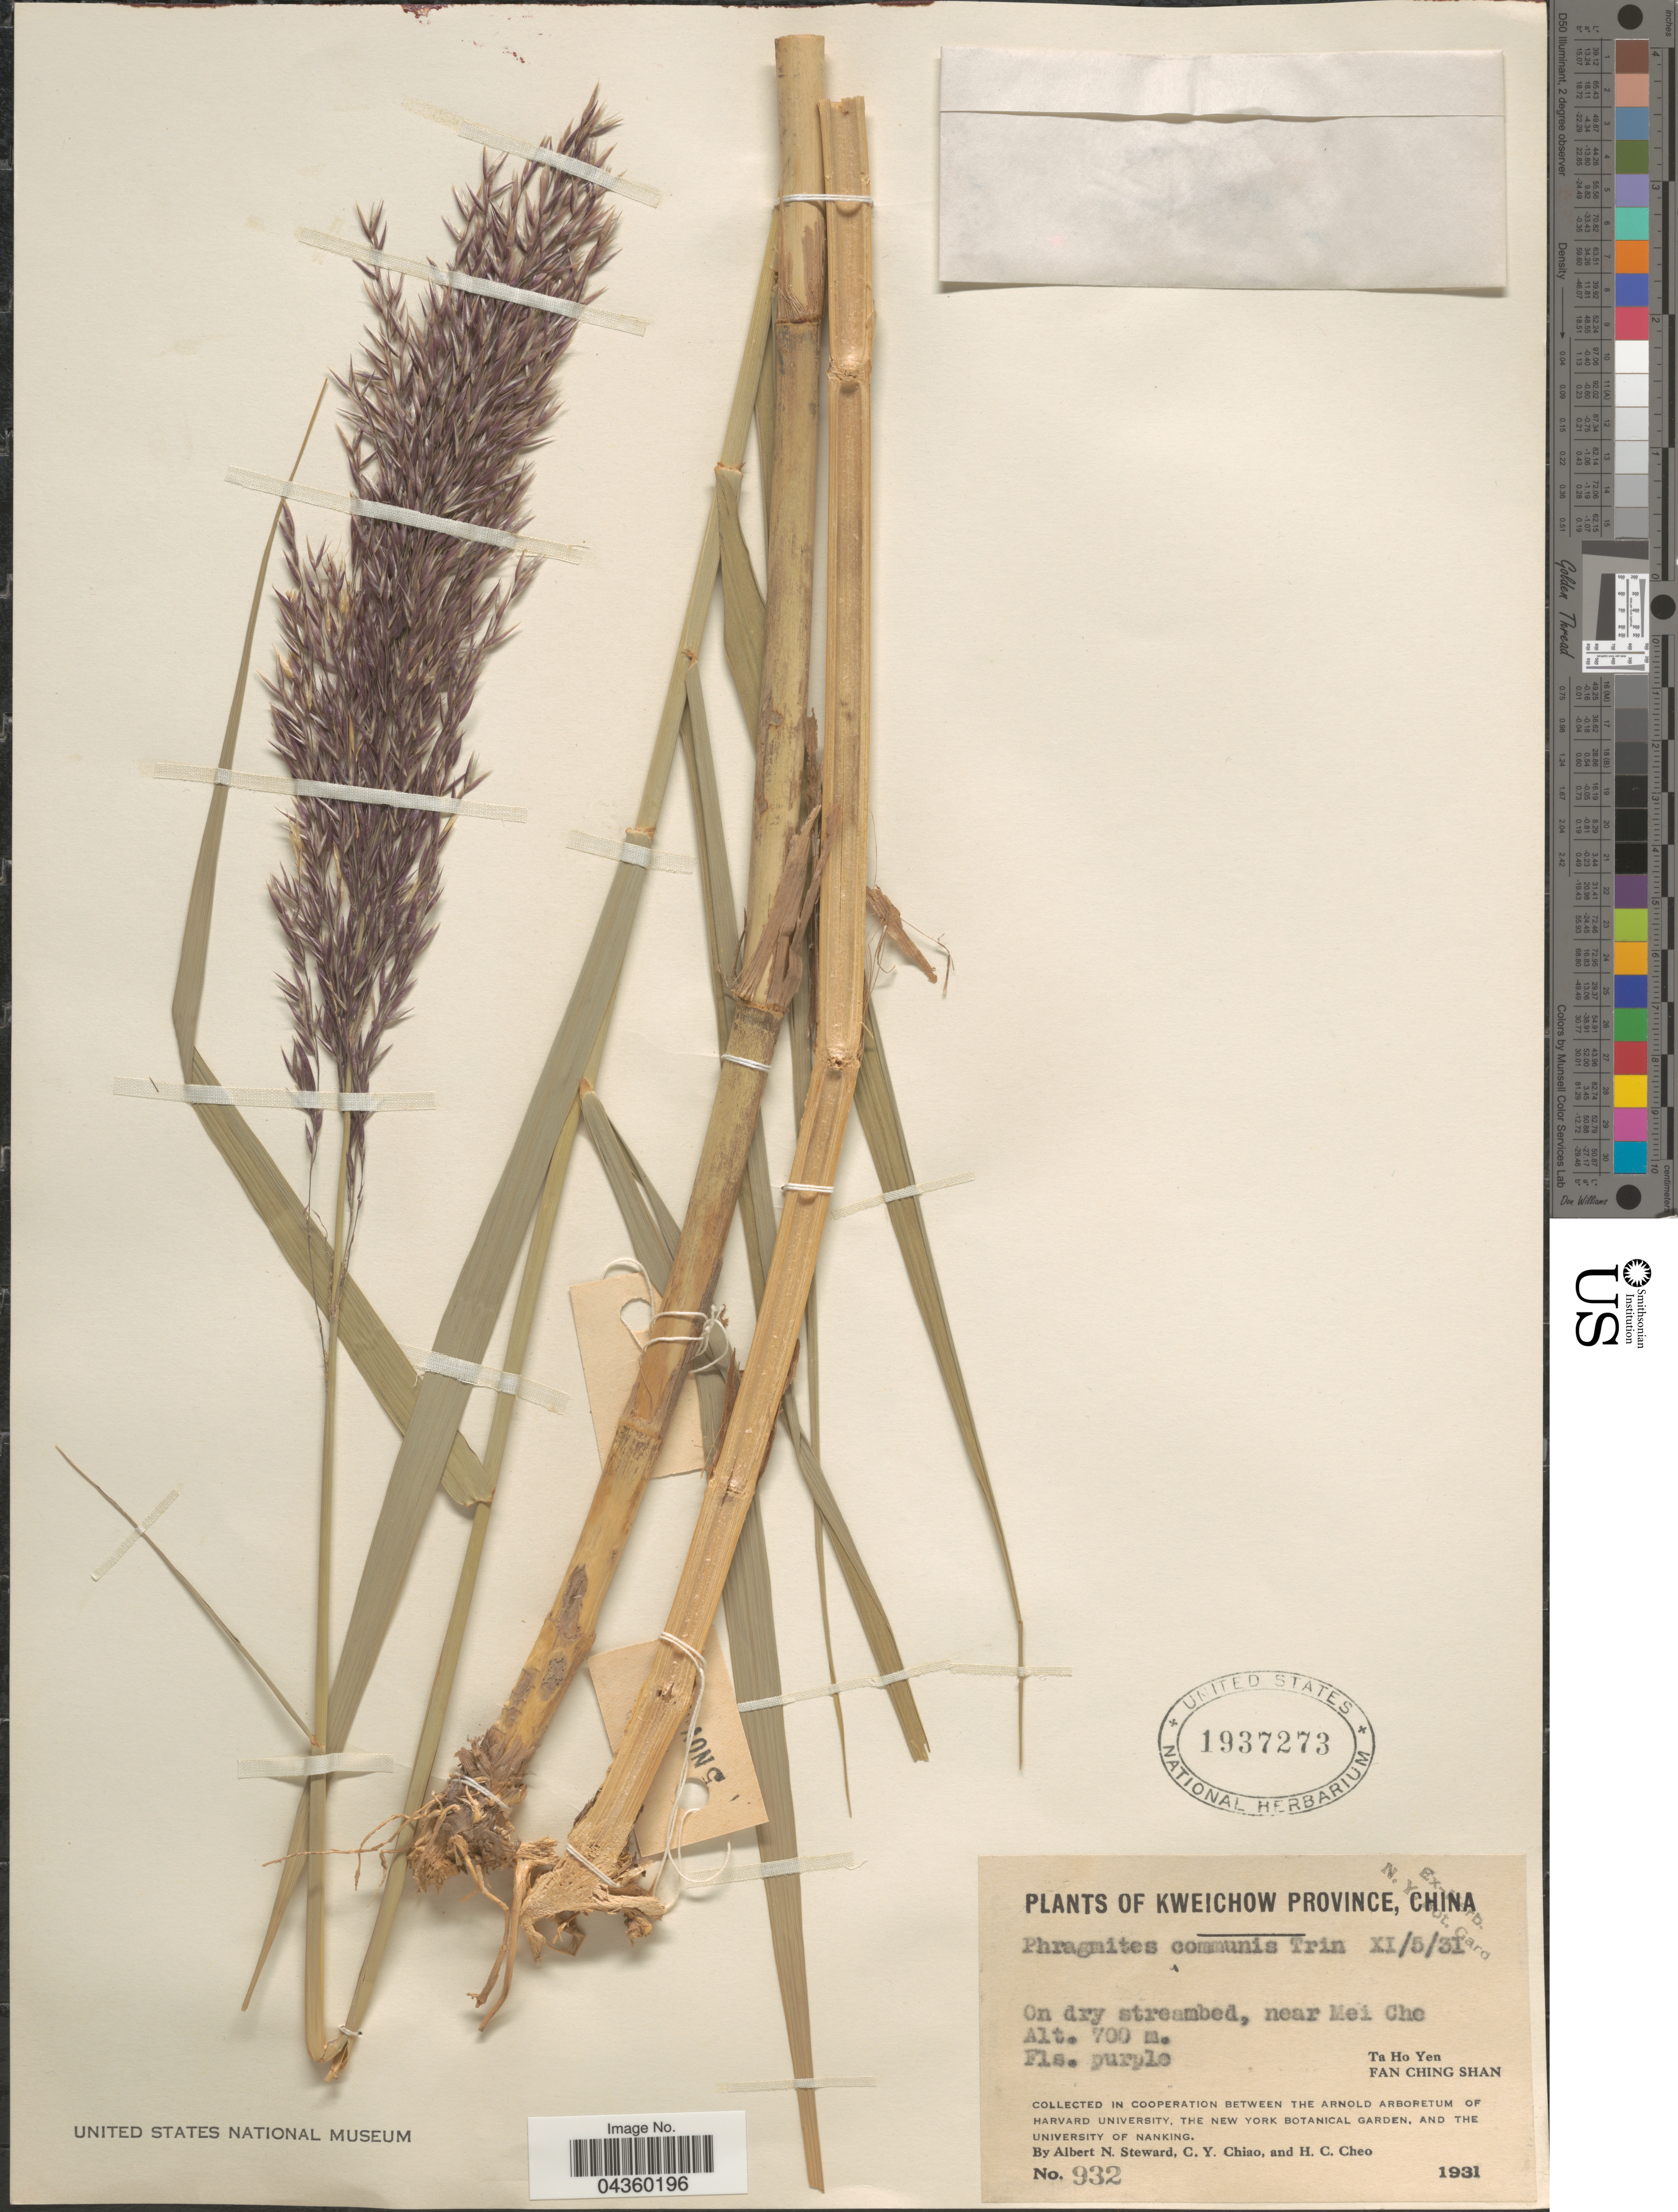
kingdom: Plantae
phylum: Tracheophyta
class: Liliopsida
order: Poales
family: Poaceae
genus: Phragmites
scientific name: Phragmites australis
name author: (Cav.) Trin. ex Steud.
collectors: A. N. Steward, C. Y. Chiao & H. Cheo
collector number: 932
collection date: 1931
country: China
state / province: Guizhou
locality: Kweichow Province. Near Mei Cho. Ta Ho Yen. Fan Ching Shan.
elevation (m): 700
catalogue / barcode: US 1937273